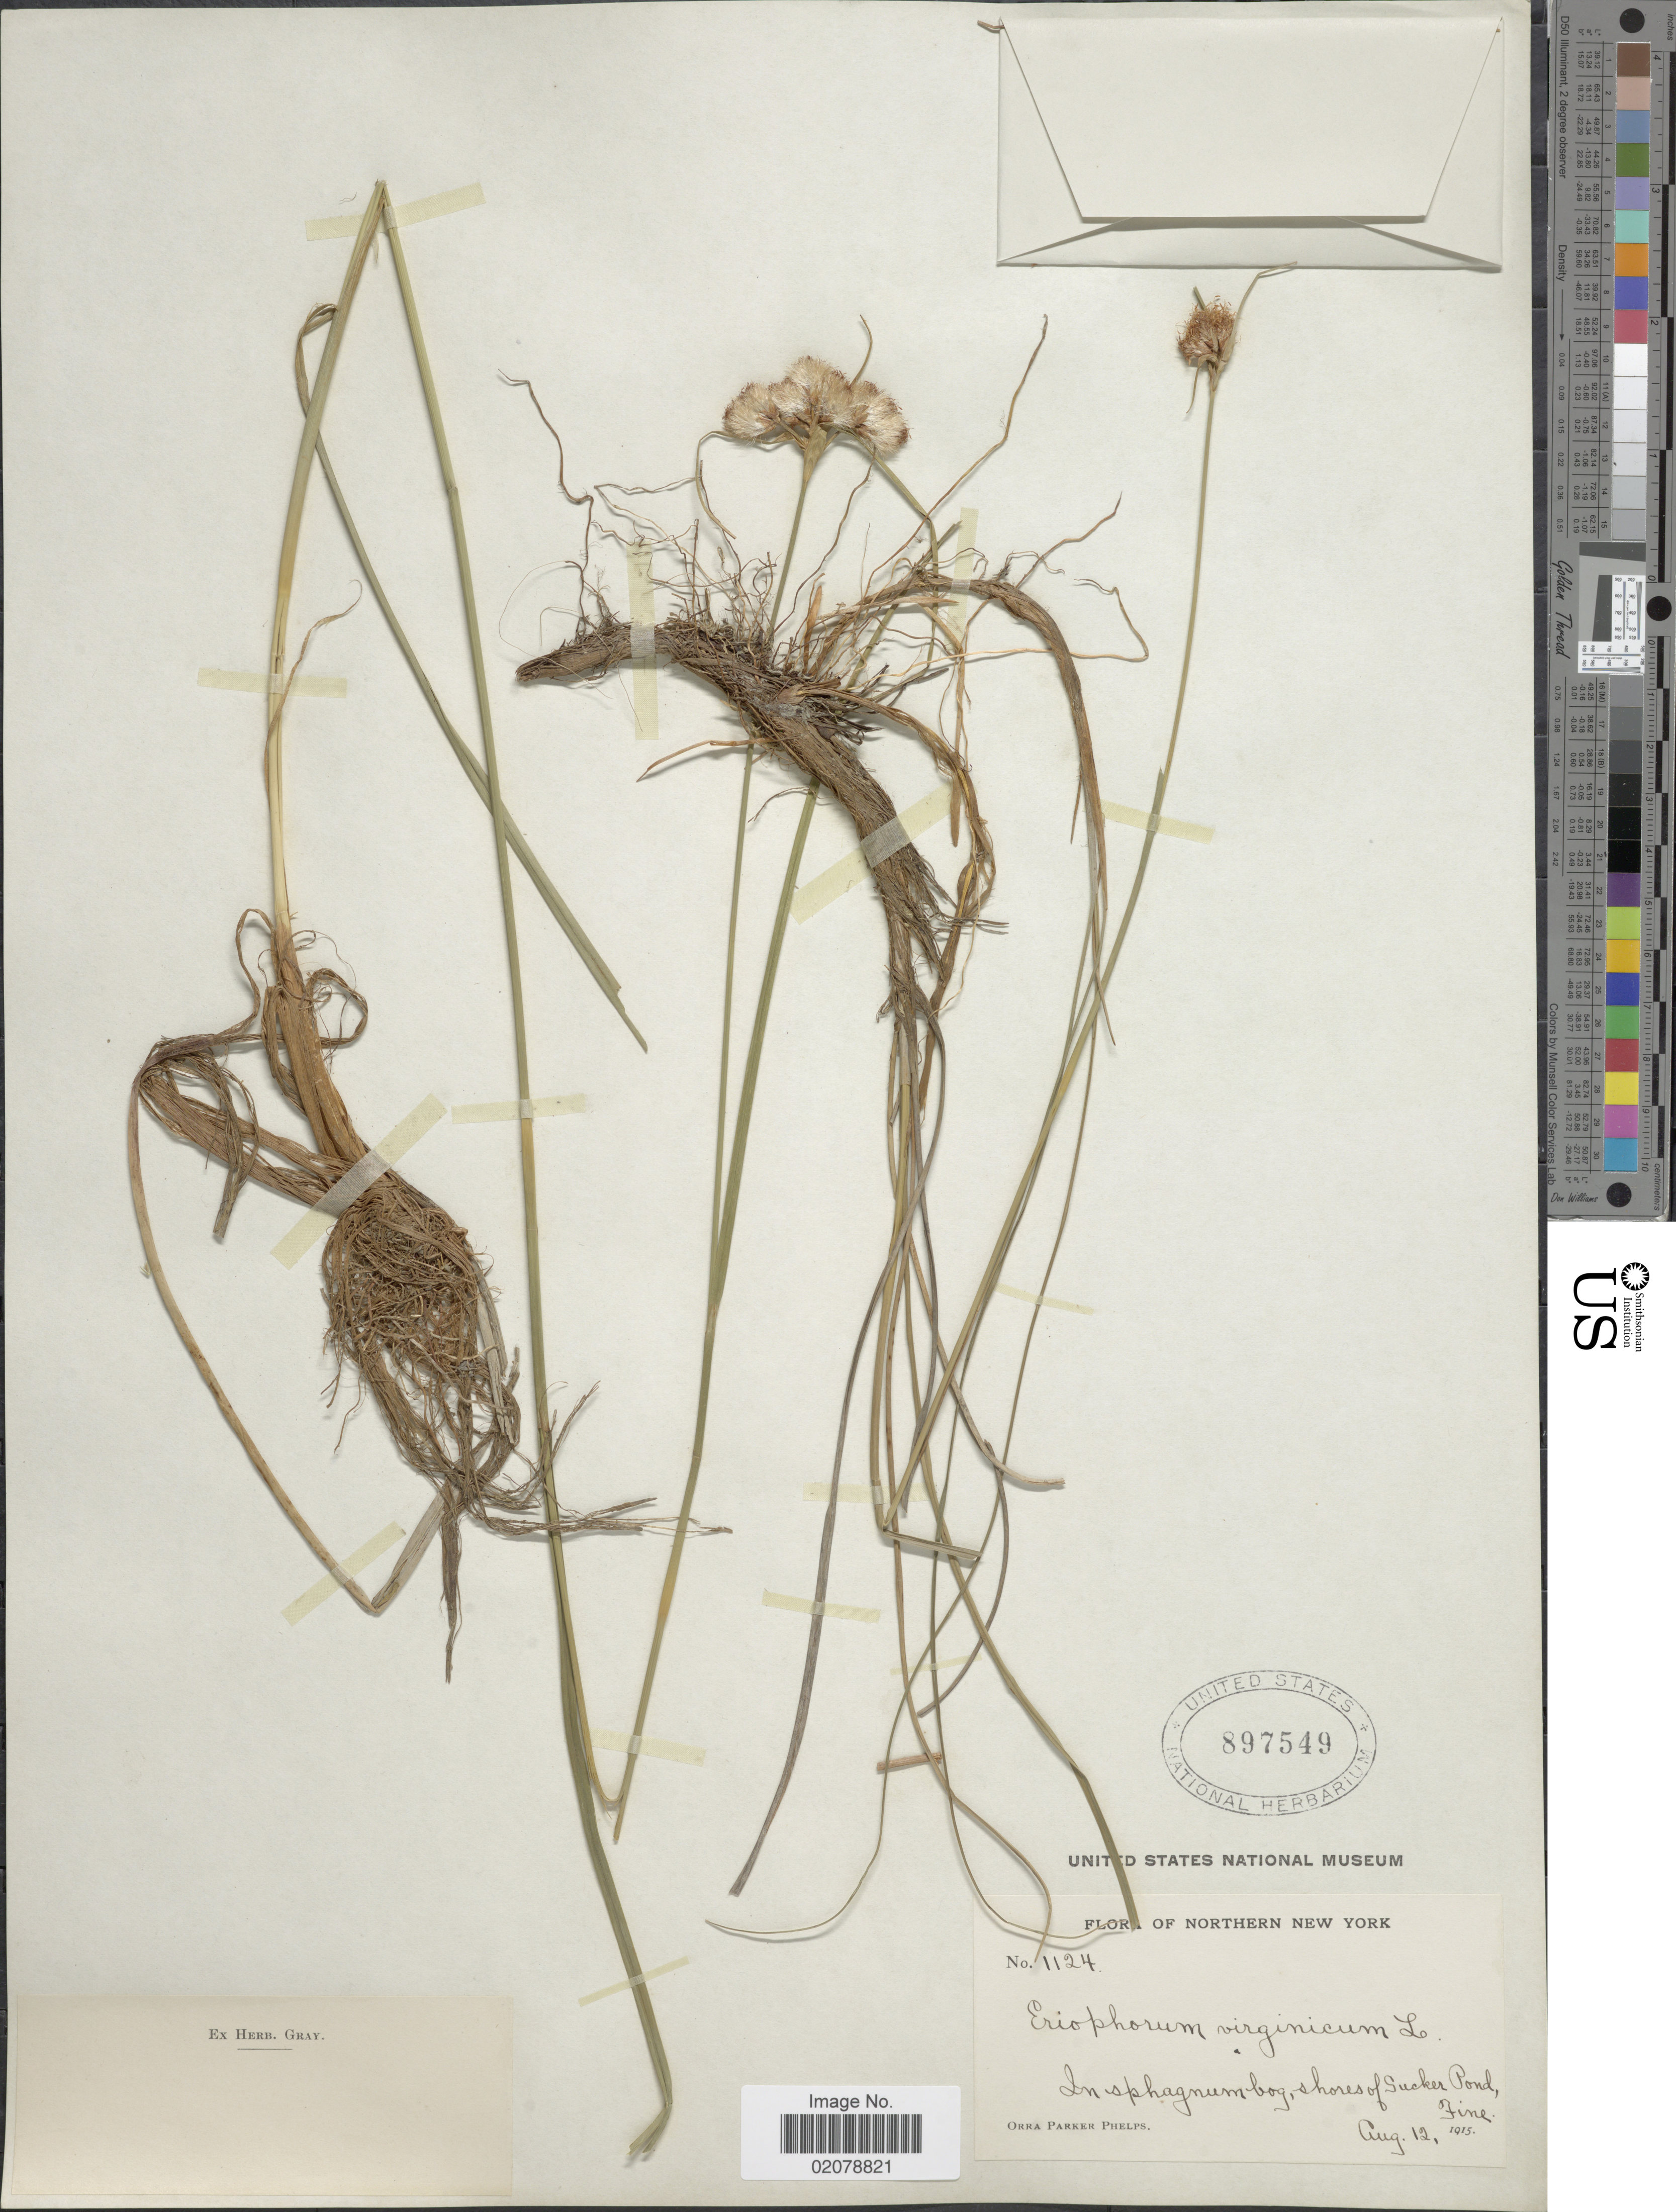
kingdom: Plantae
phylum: Tracheophyta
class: Liliopsida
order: Poales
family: Cyperaceae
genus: Eriophorum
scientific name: Eriophorum virginicum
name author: L.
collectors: O. P. Phelps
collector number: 1124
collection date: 1915-08-12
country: United States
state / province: New York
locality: Northern New York. shores of Sucker Pond, Fine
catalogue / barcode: US 897549